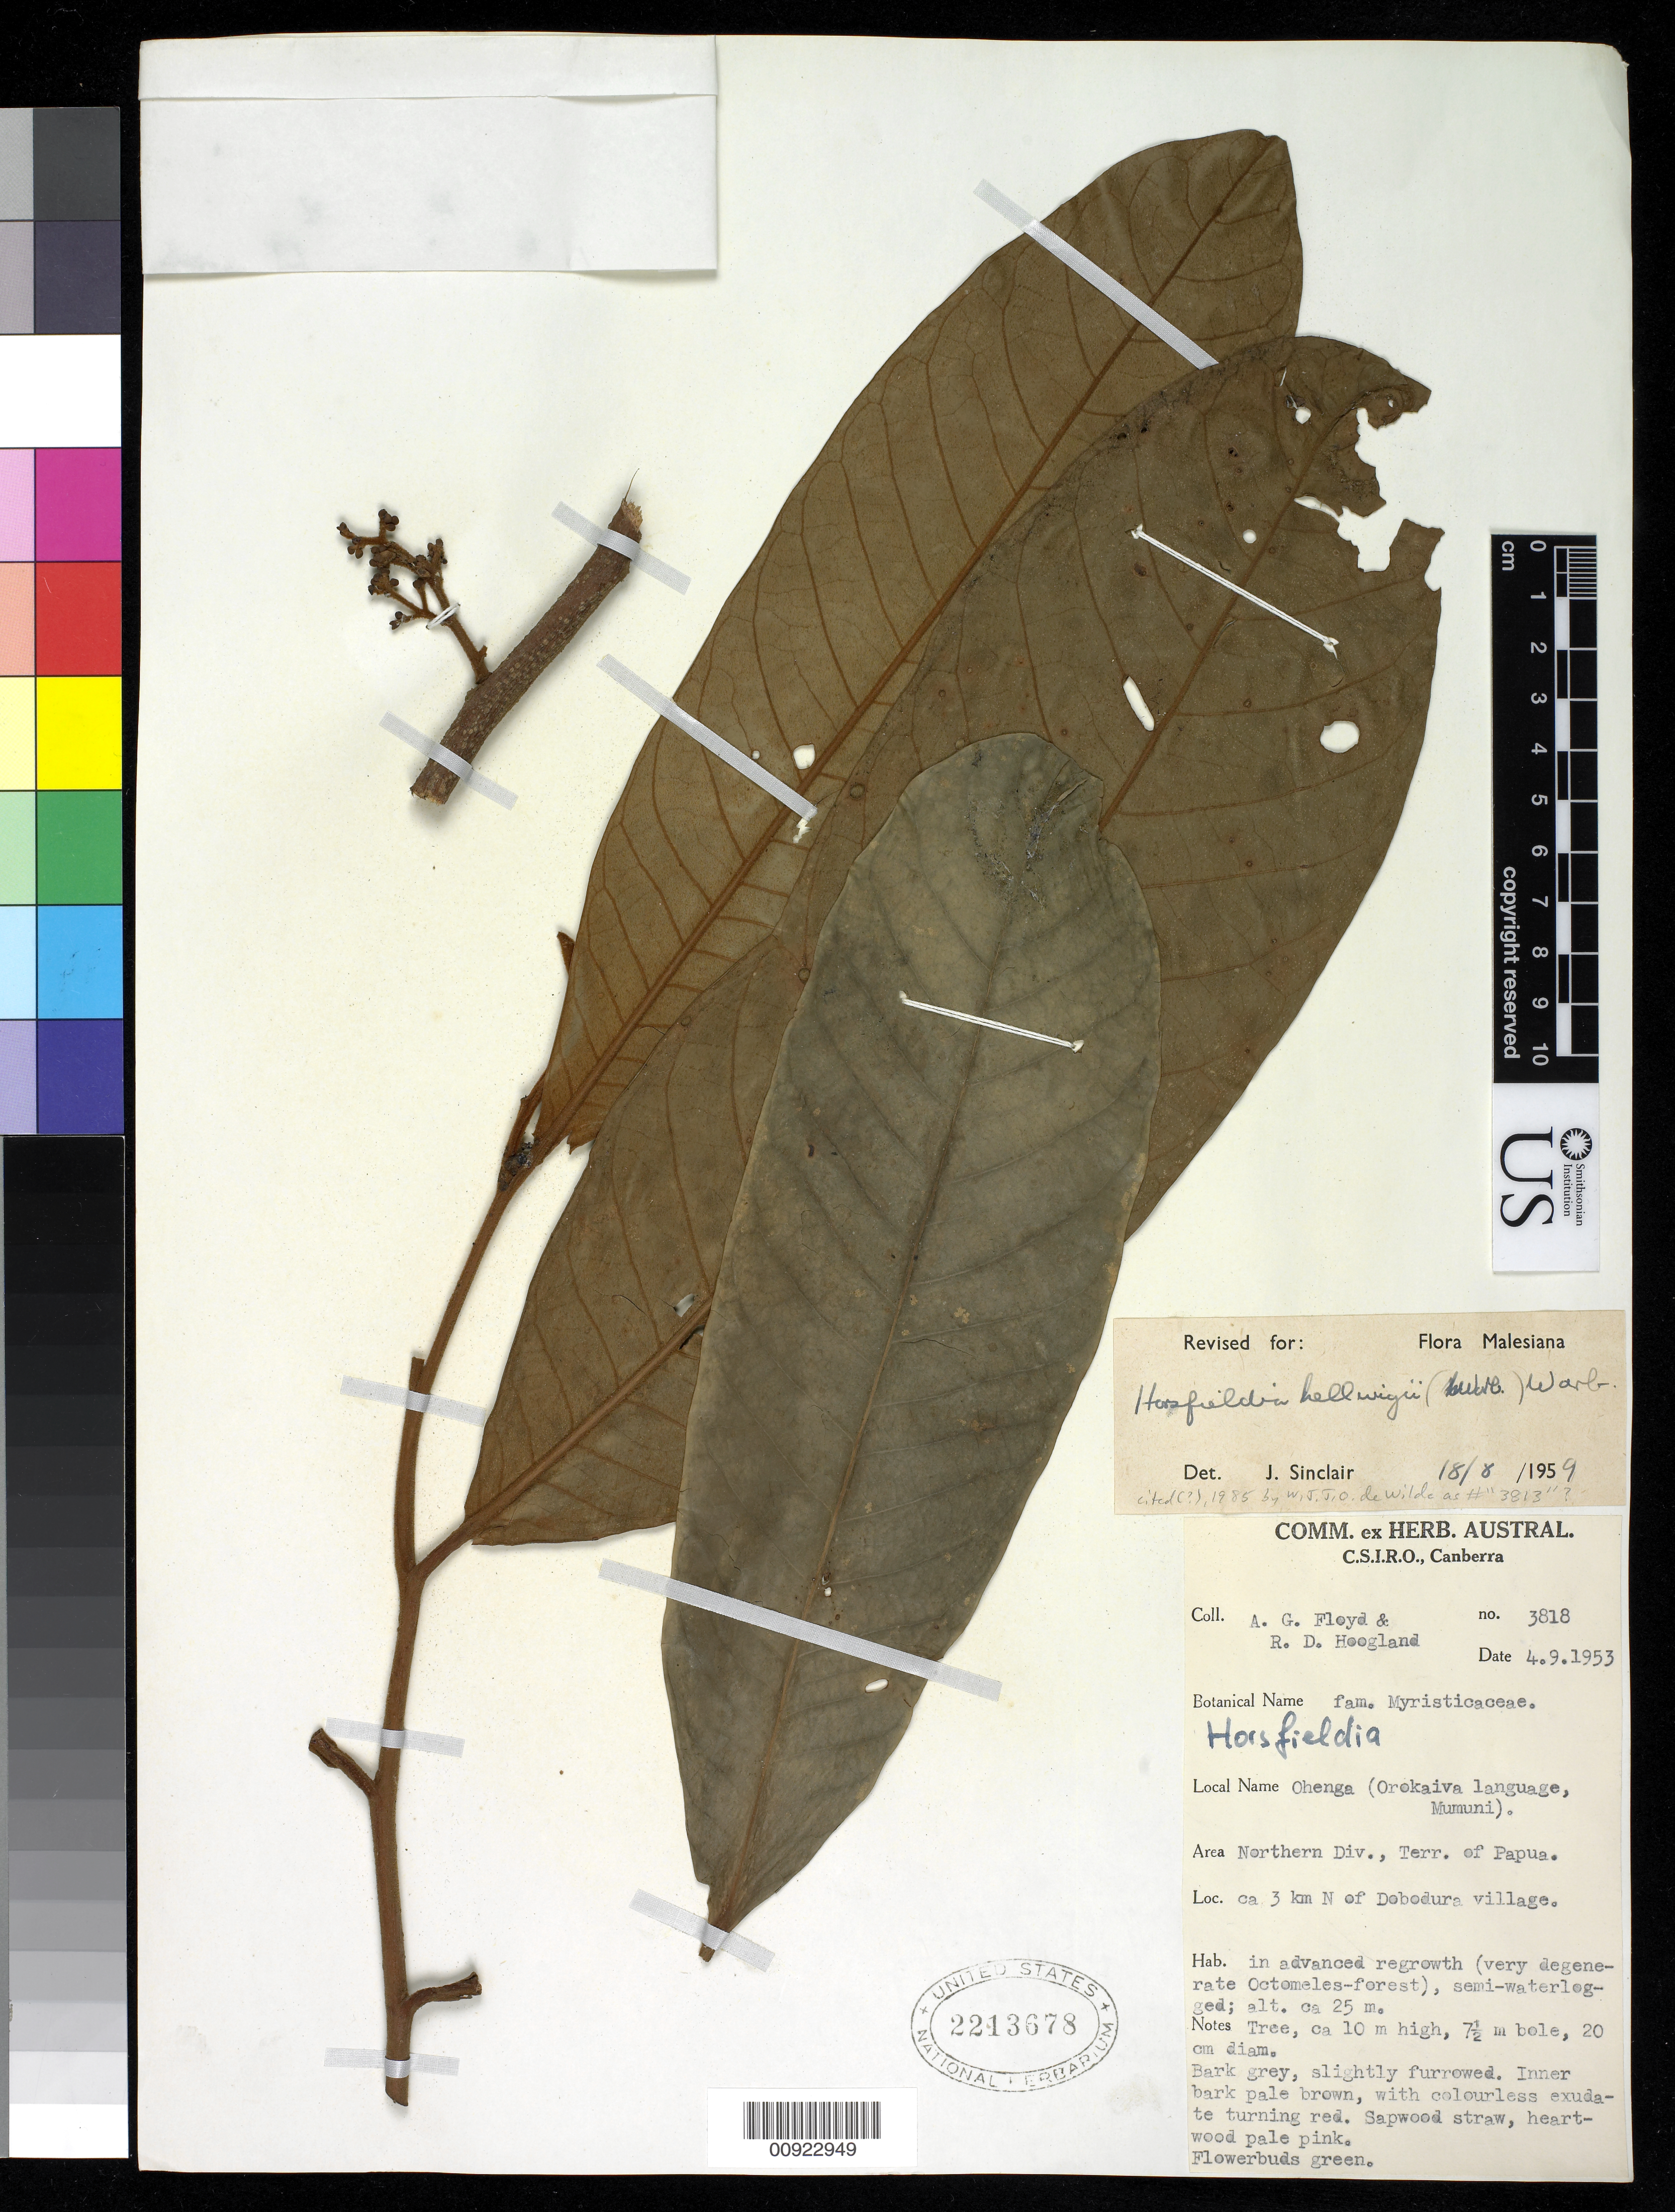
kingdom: Plantae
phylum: Tracheophyta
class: Magnoliopsida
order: Magnoliales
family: Myristicaceae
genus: Horsfieldia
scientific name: Horsfieldia hellwigii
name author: Warb.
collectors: A. G. Floyd & R. D. Hoogland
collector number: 3818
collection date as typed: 09 Apr 1953 or 04 Sep 1953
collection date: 1953-04-09 or 1953-09-04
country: Papua New Guinea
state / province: Northern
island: New Guinea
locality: ca 3km N of Dobodura village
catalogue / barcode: US 2213678